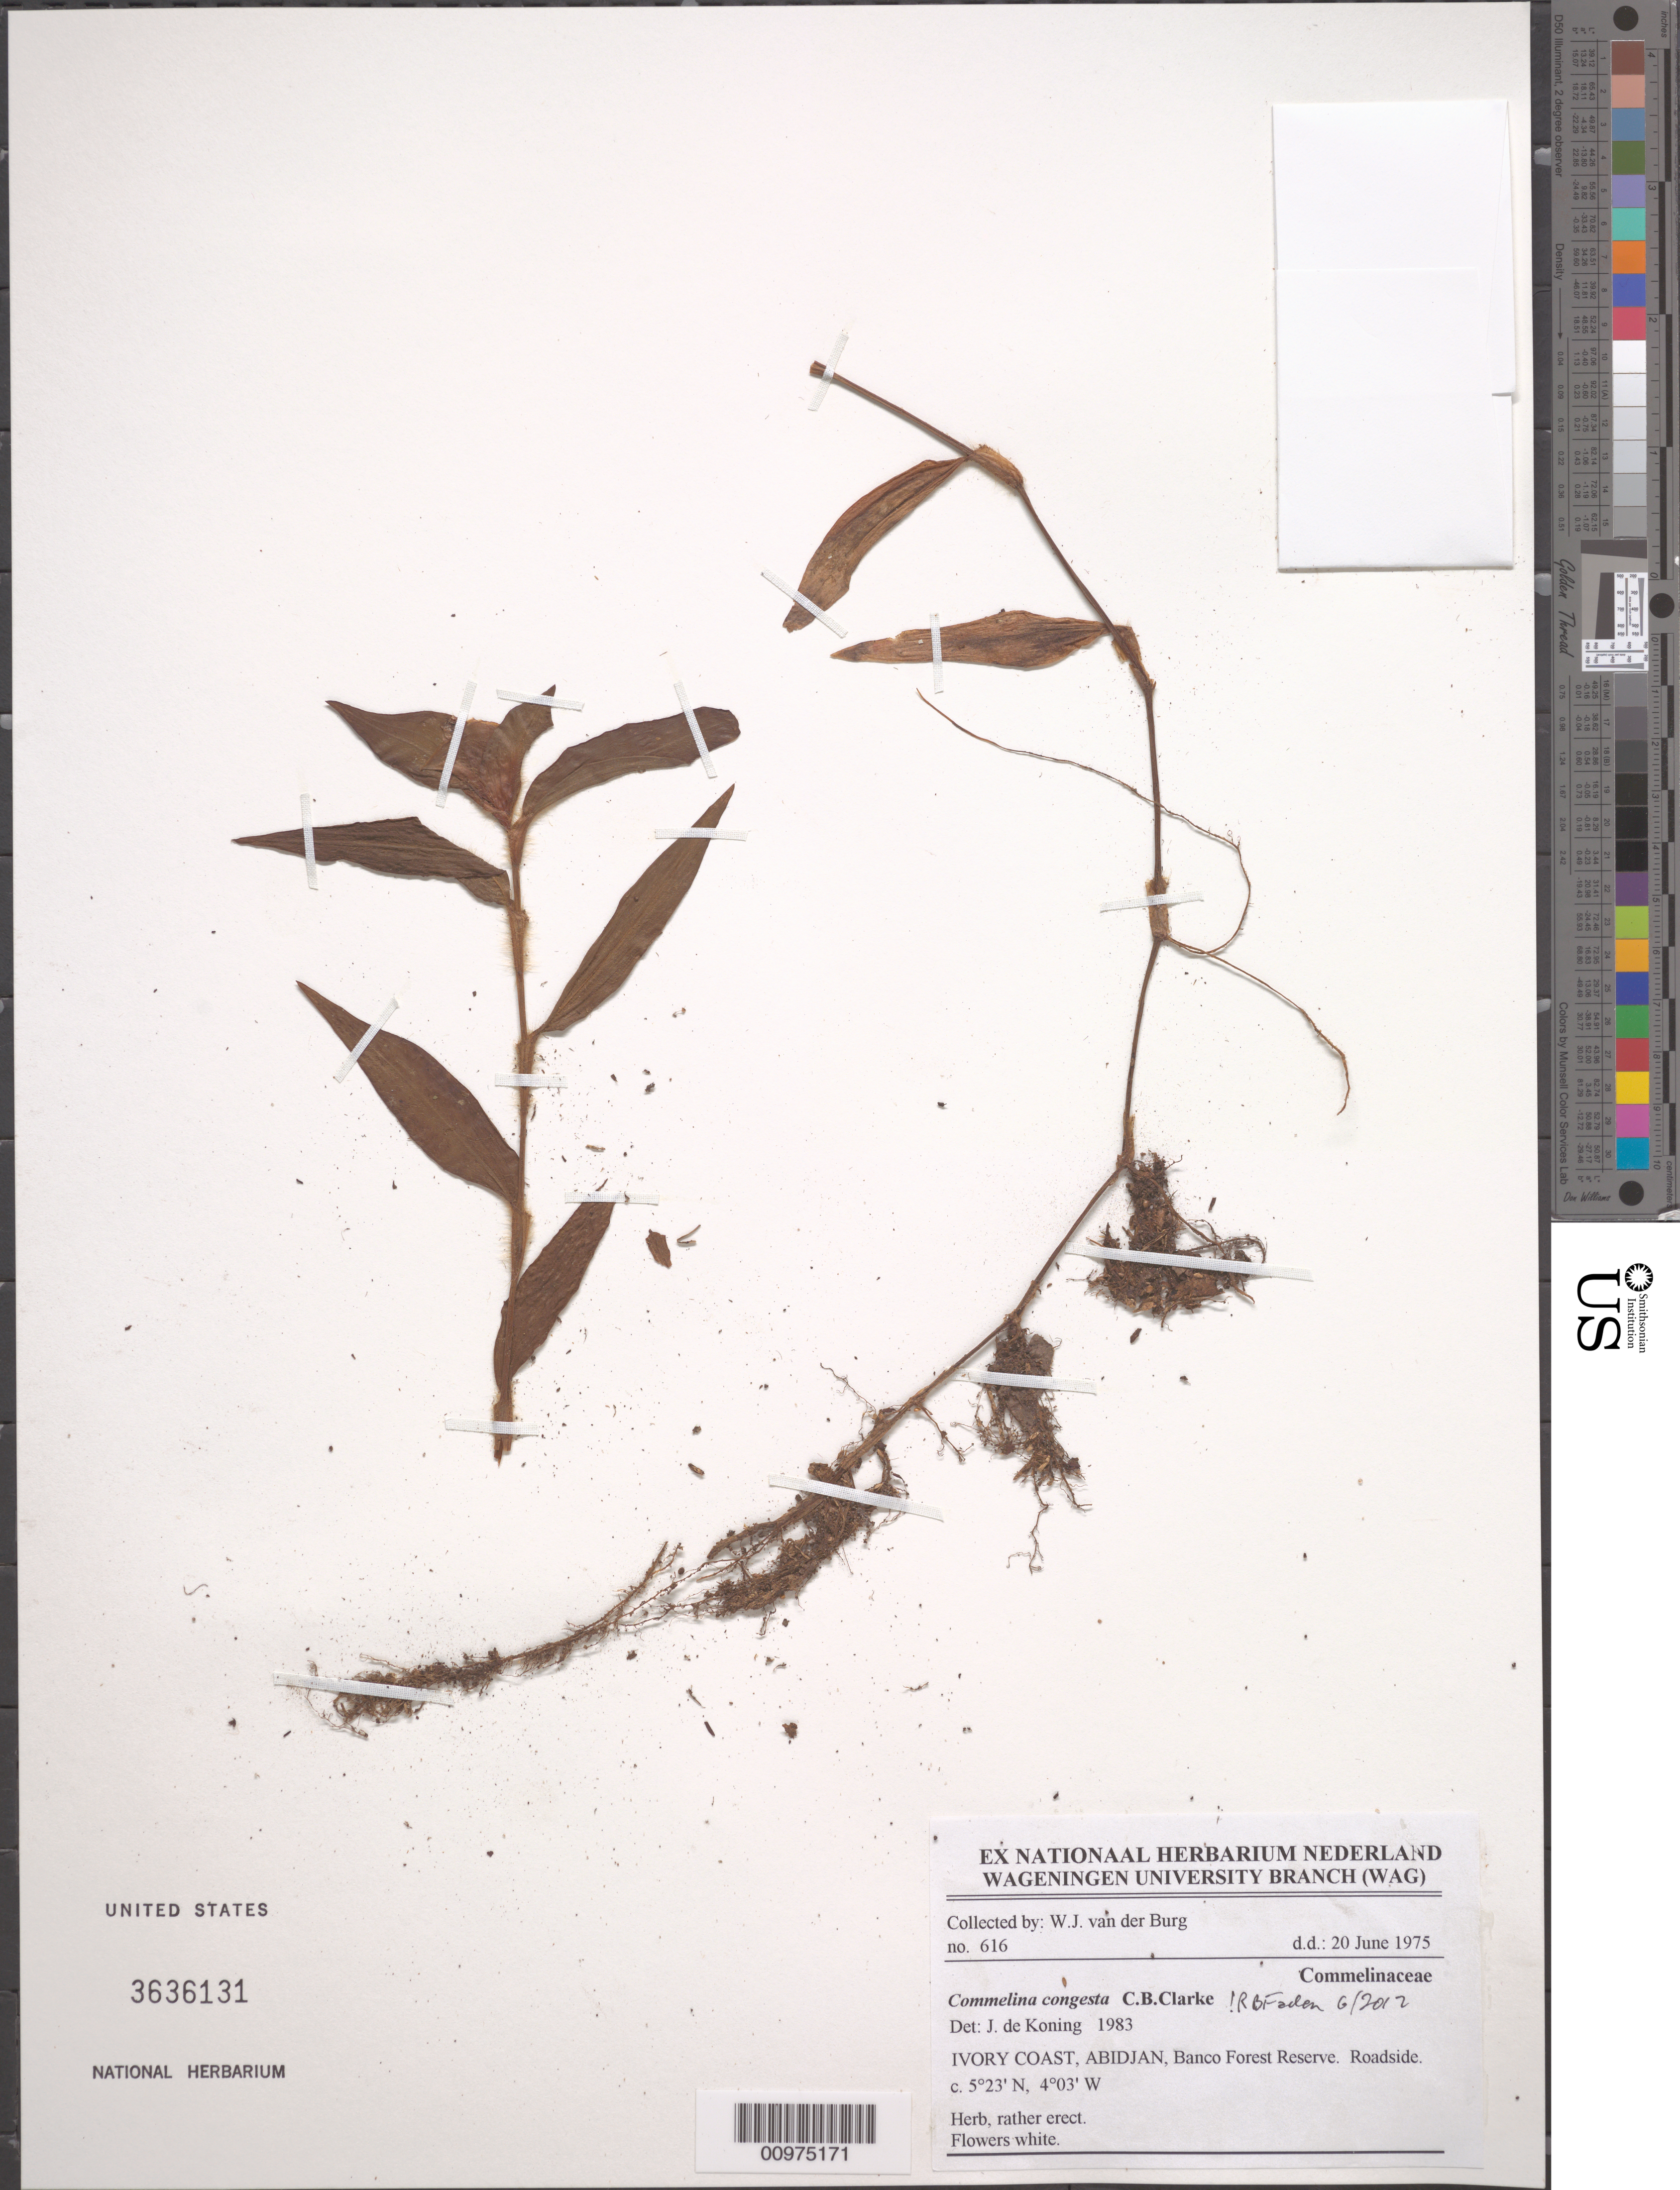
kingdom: Plantae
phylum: Tracheophyta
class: Liliopsida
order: Commelinales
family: Commelinaceae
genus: Commelina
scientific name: Commelina congesta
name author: C.B. Clarke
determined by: Faden, Robert B., (US), Smithsonian Institution - National Museum of Natural History (UNITED STATES)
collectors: W. van der Burg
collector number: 616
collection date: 1975-06-20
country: Ivory Coast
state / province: Abidjan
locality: Banco Forest Reserve.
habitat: Roadside.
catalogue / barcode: US 3636131